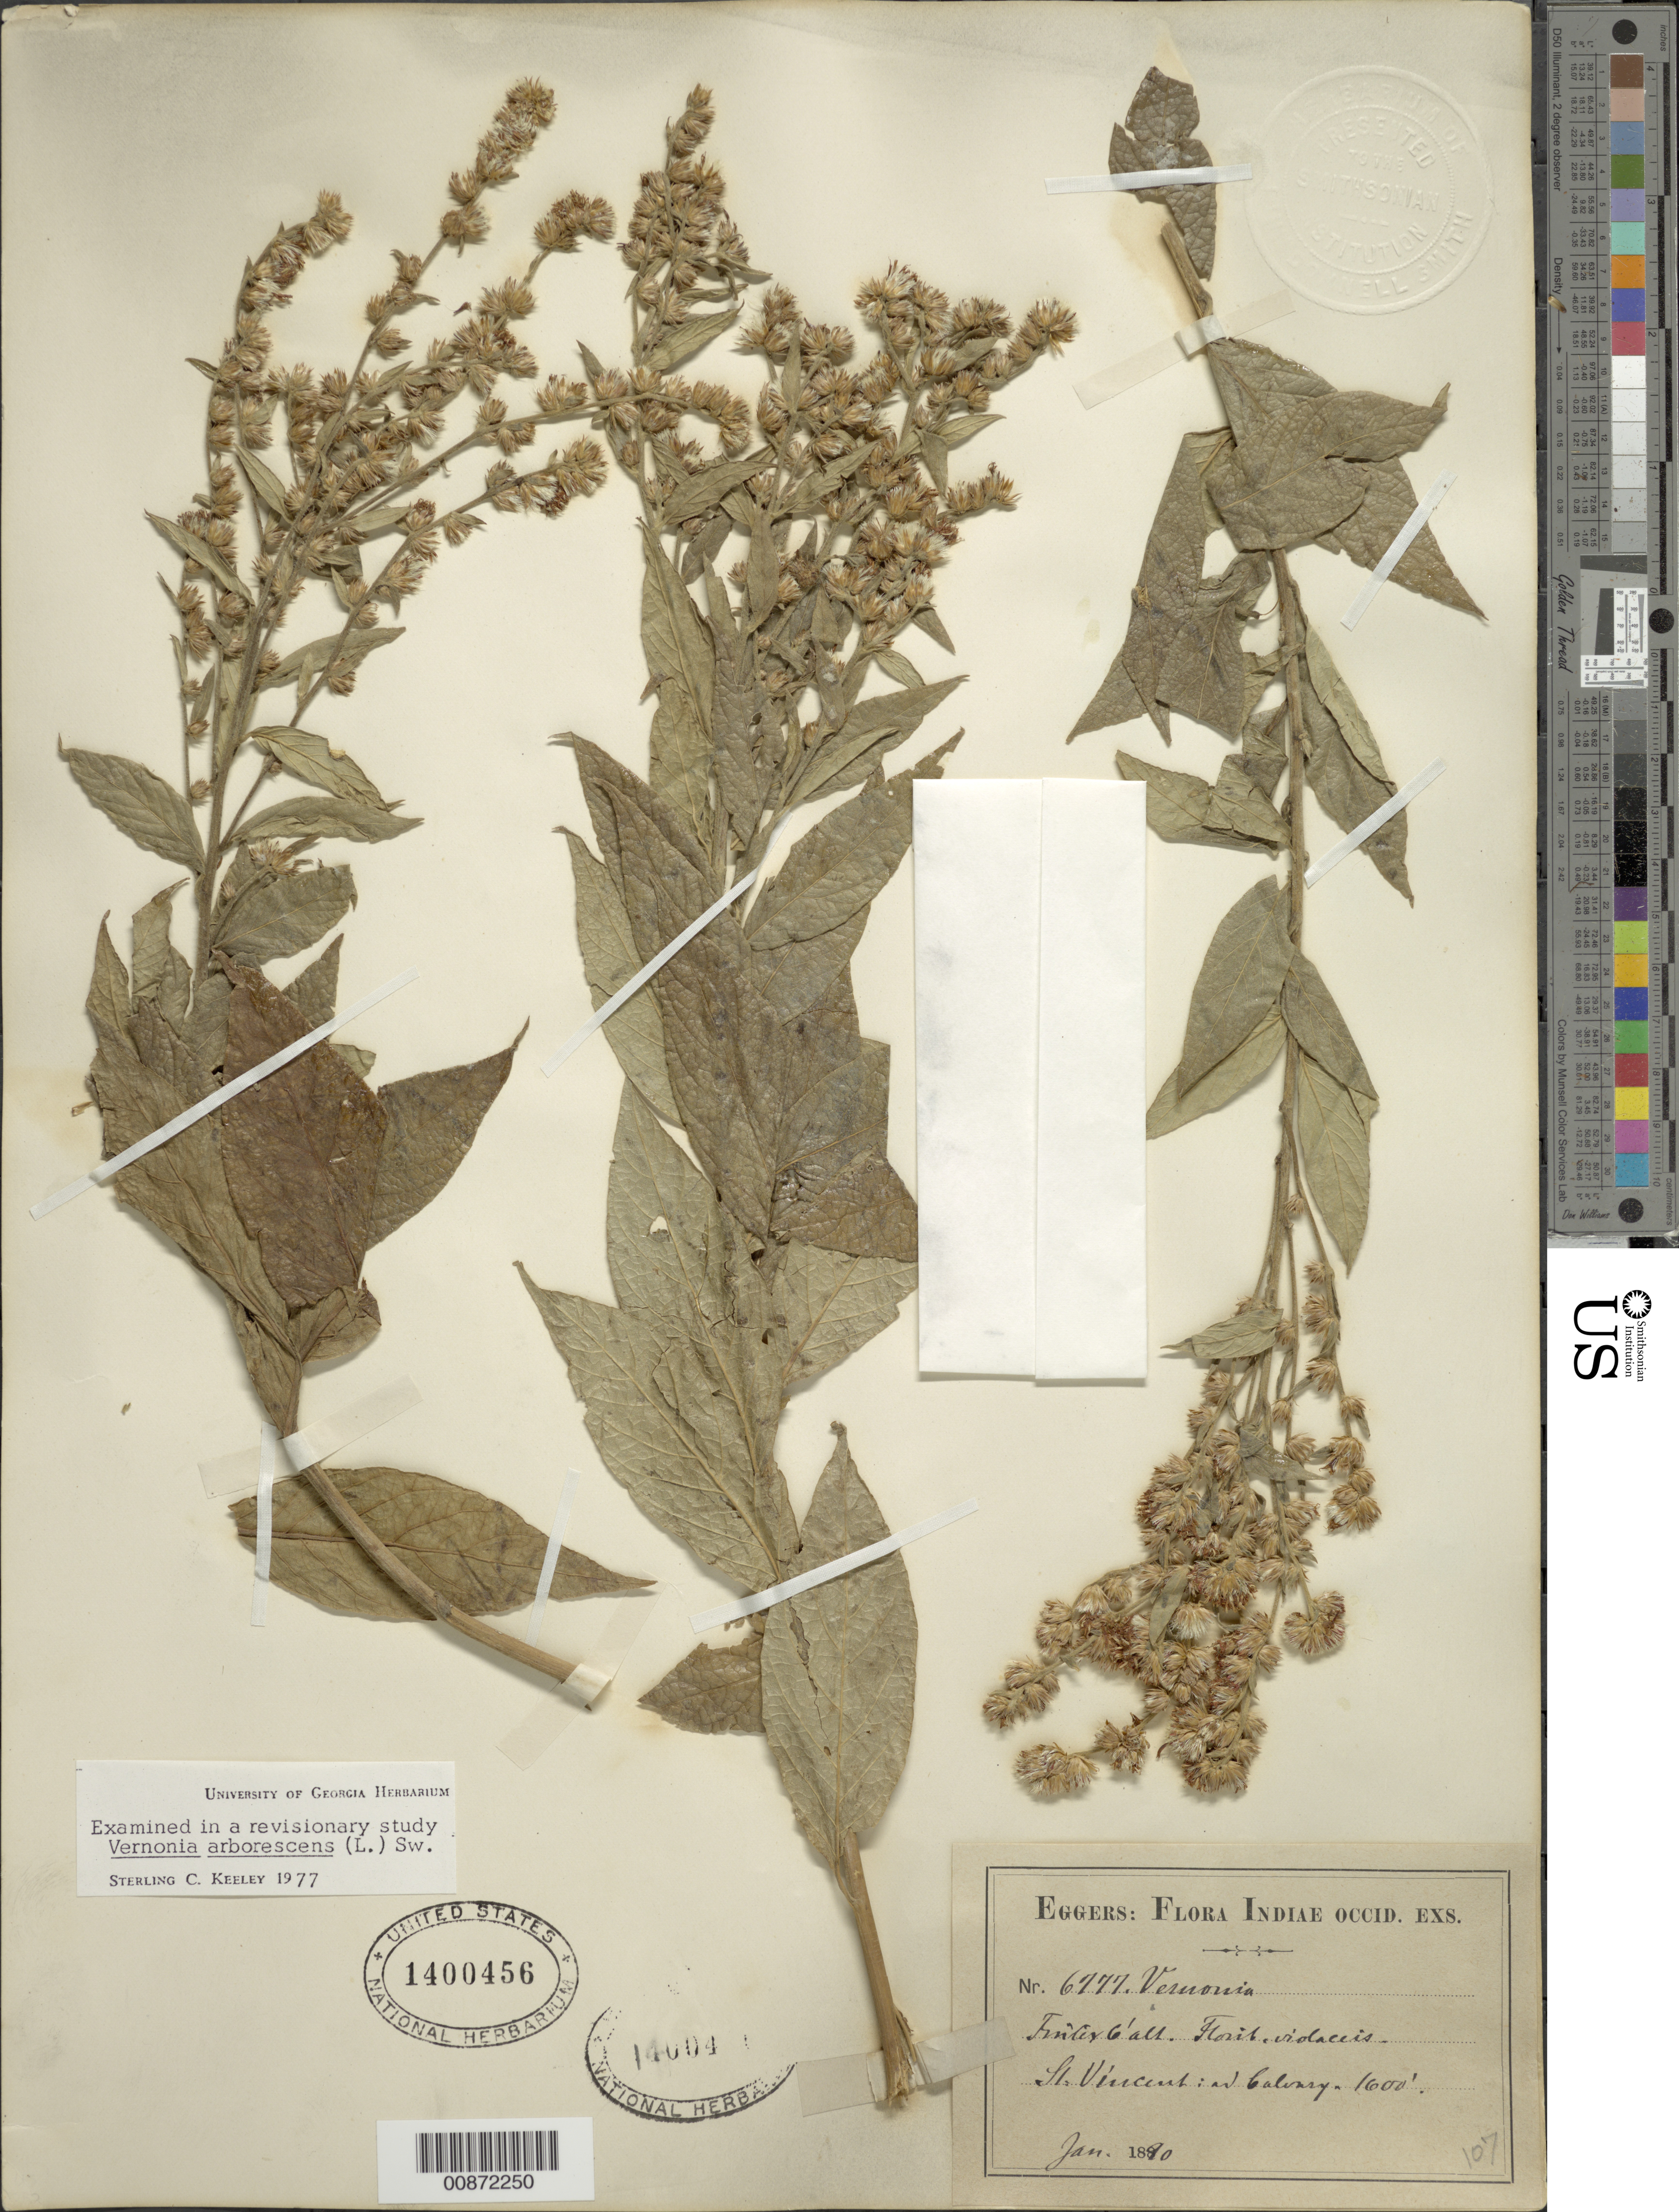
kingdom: Plantae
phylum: Tracheophyta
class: Magnoliopsida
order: Asterales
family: Asteraceae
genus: Vernonia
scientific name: Vernonia arborescens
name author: (L.) Sw.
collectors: H. F. A. von Eggers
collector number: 6777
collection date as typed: Jan 1890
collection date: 1890-01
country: St. Vincent - Grenadines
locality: Ad Calinsy (sp?)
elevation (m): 488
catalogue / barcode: US 1400456